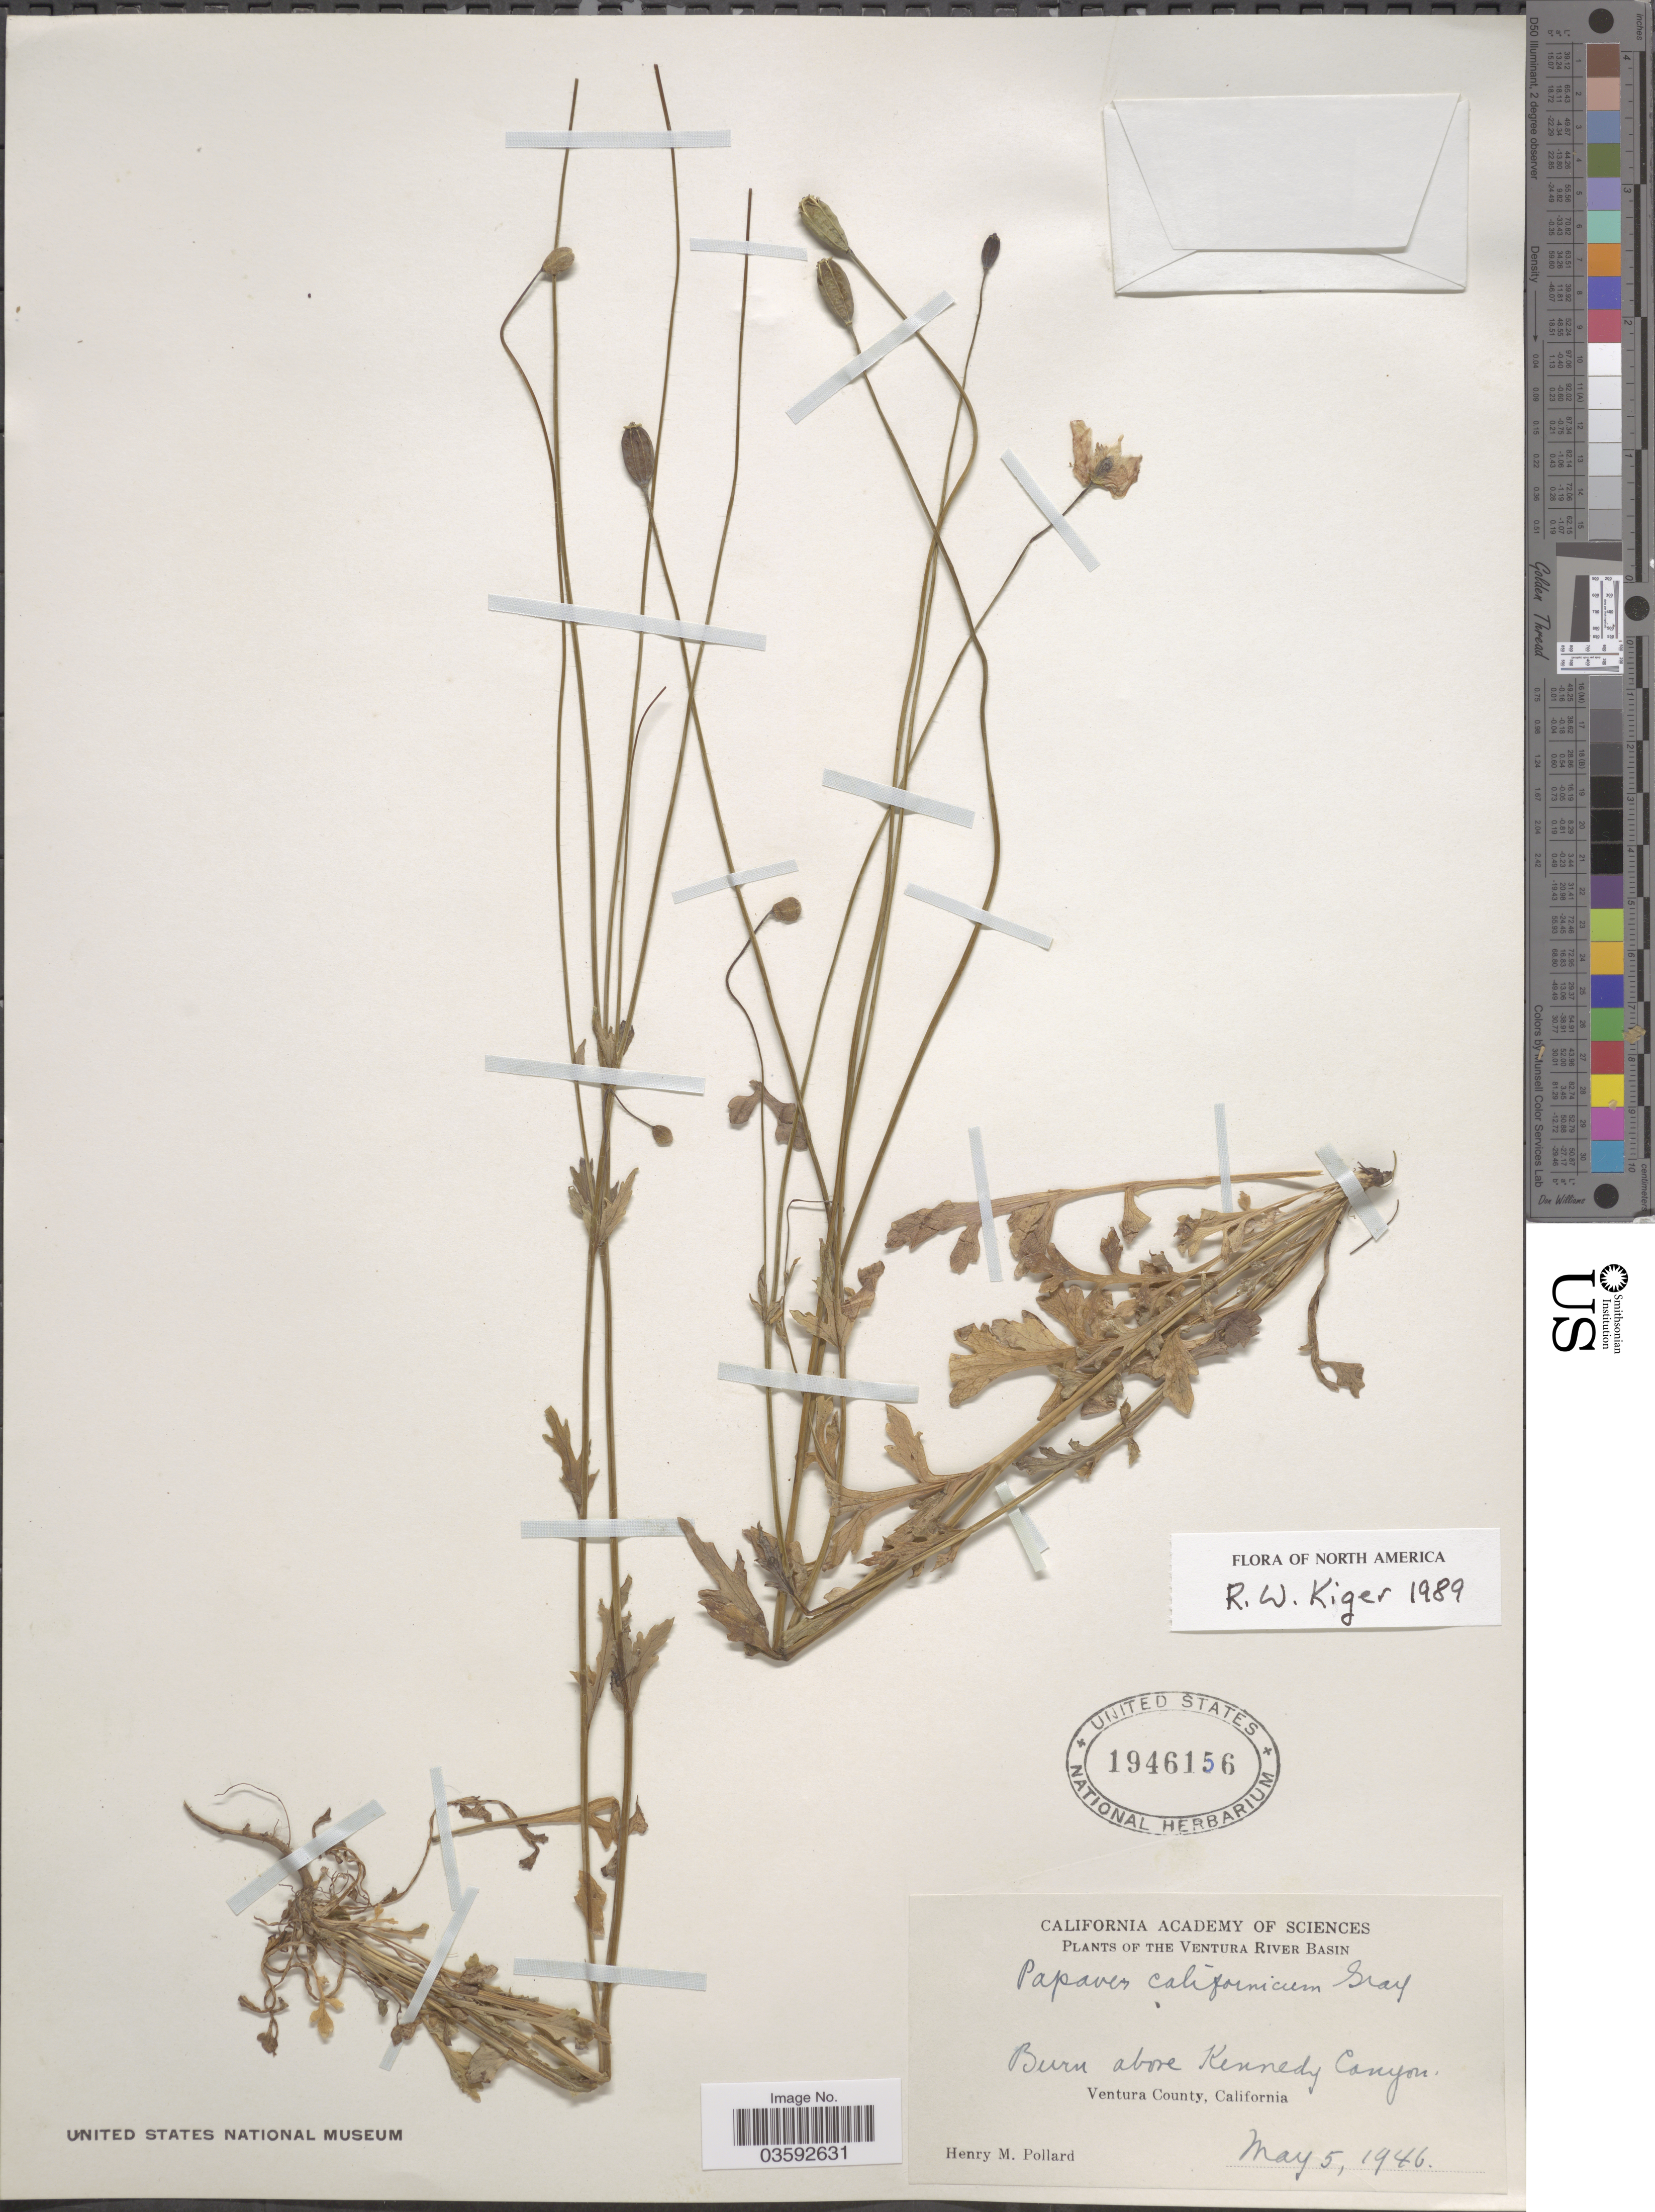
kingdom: Plantae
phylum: Tracheophyta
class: Magnoliopsida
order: Ranunculales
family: Papaveraceae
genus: Papaver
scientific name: Papaver californicum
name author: A. Gray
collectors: H. M. Pollard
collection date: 1946-05-05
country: United States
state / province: California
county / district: Ventura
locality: The Ventura River Basin. Burn above Kennedy Canyon. Ventura County.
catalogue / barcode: US 1946156